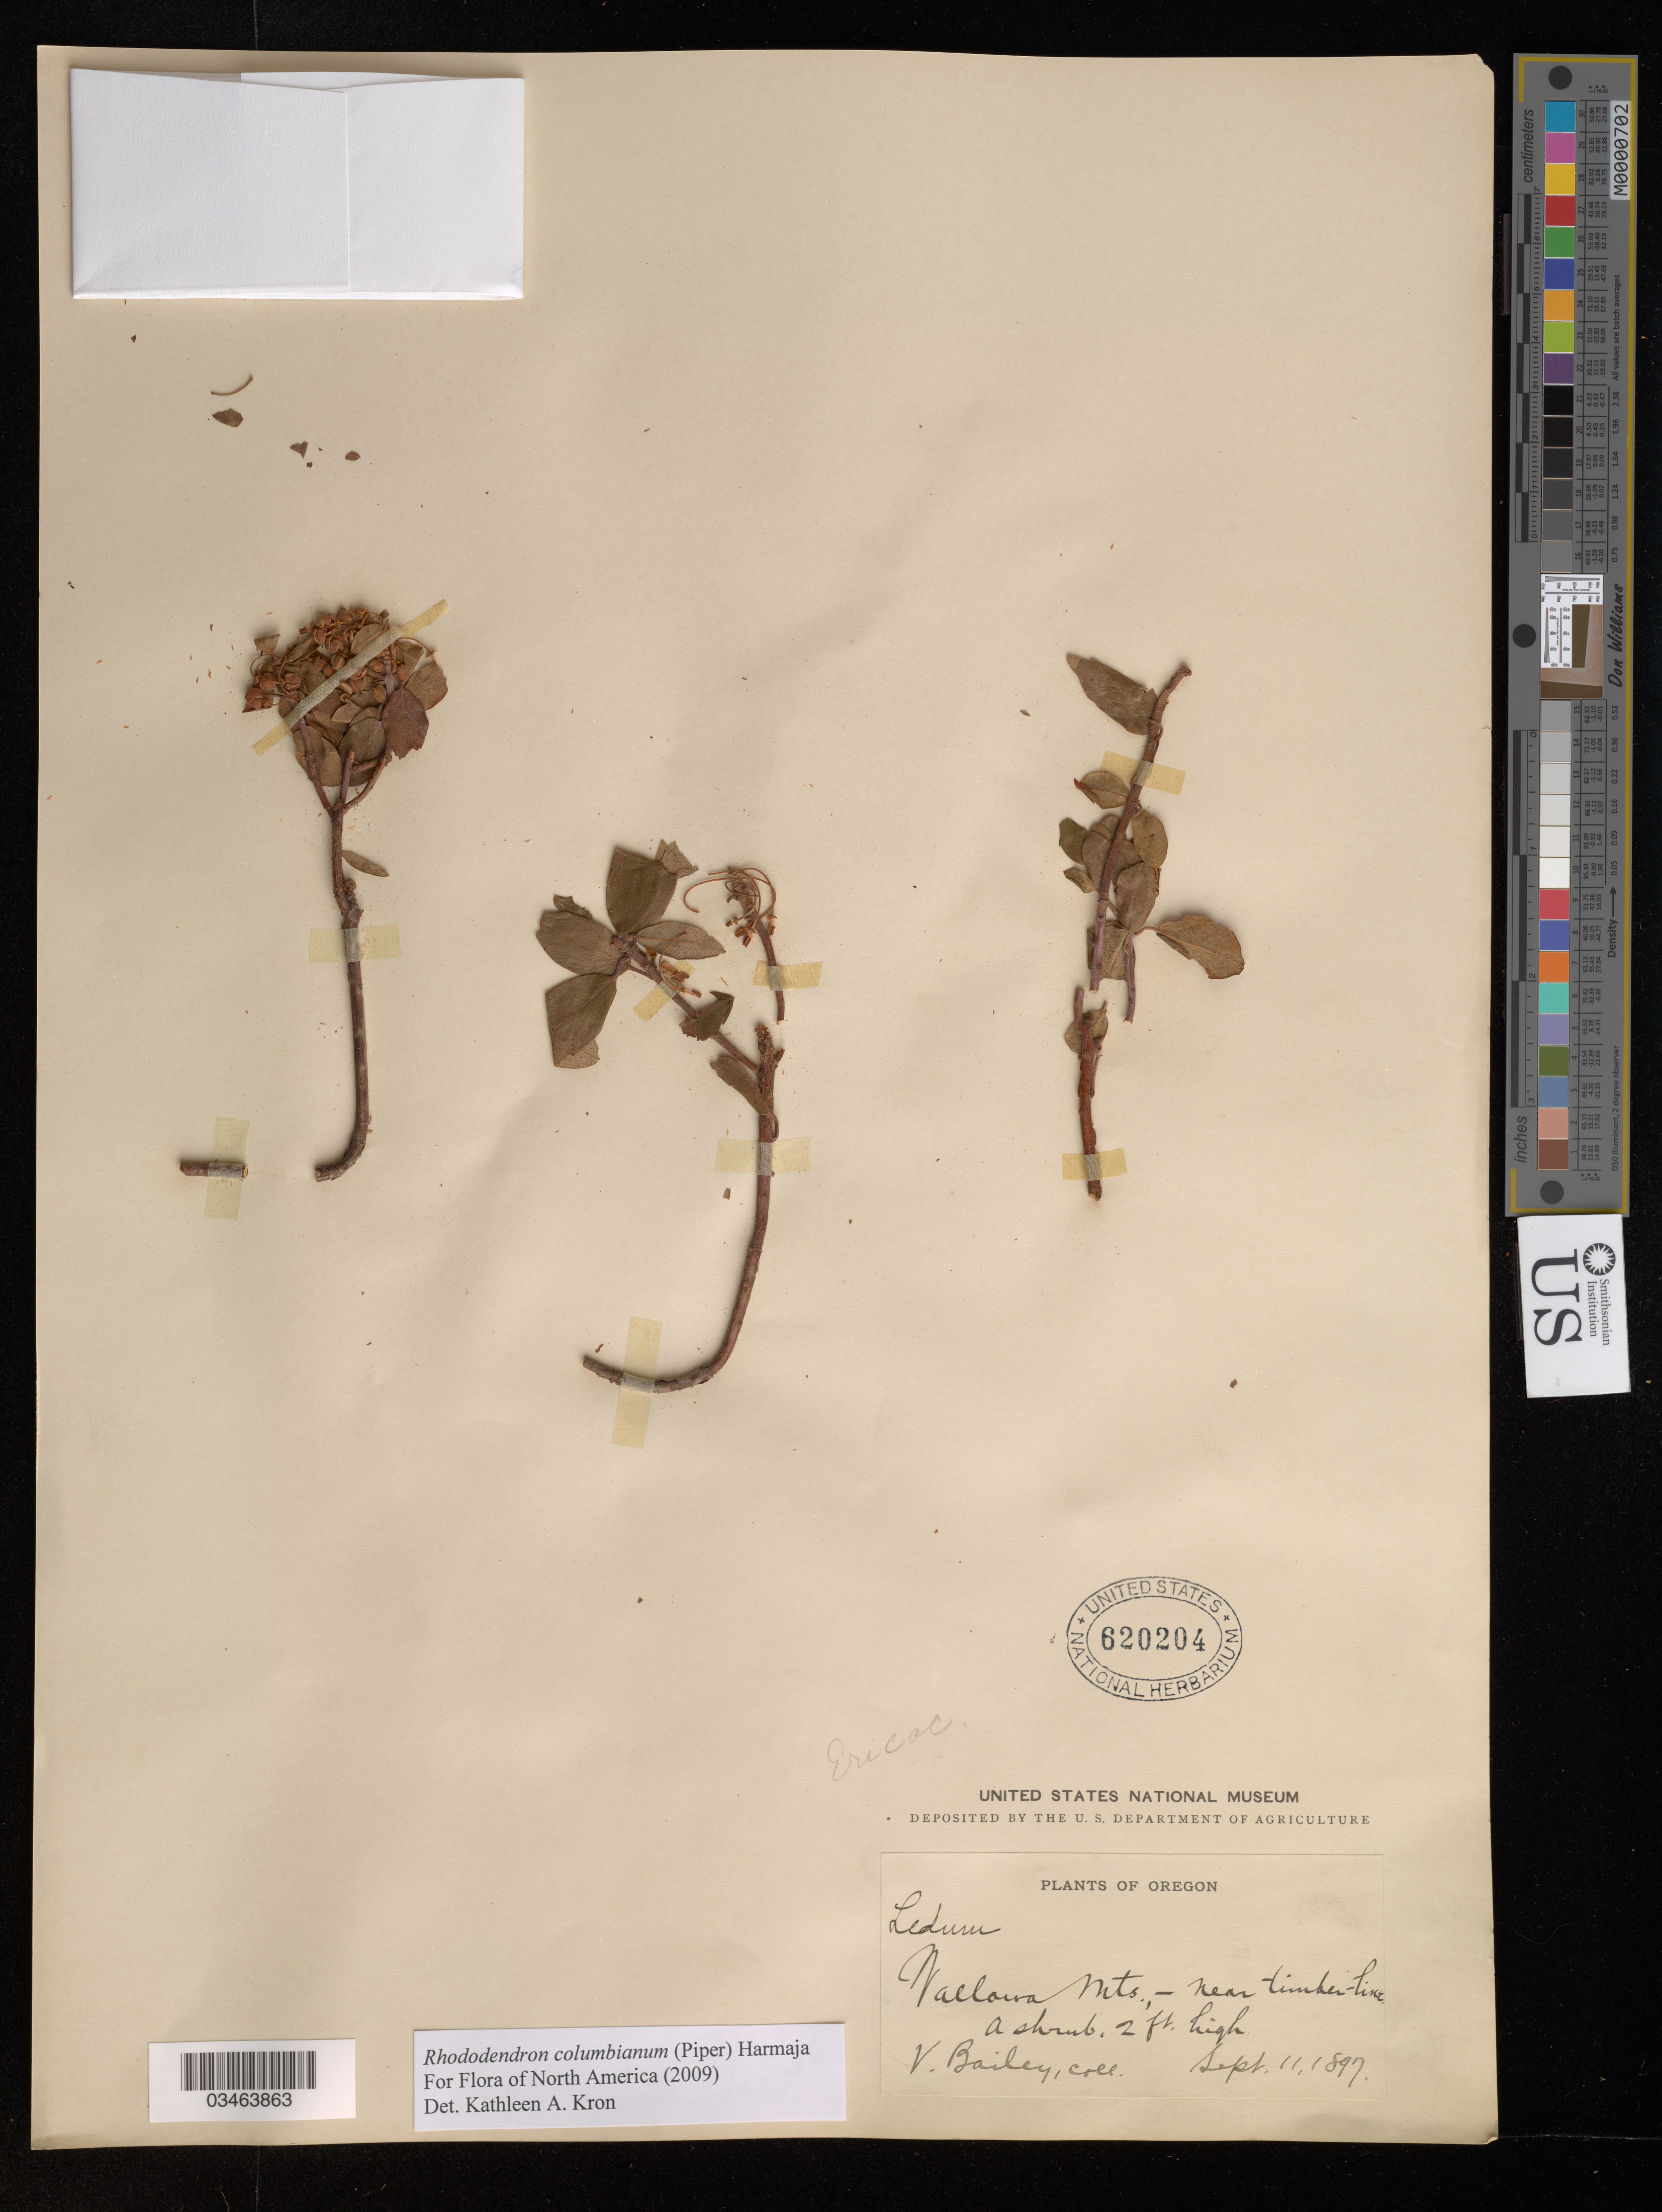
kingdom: Plantae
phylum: Tracheophyta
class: Magnoliopsida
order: Ericales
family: Ericaceae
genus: Rhododendron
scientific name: Rhododendron columbianum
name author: (Piper) Harmaja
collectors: V. Bailey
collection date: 1897-09-11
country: United States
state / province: Oregon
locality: Wallowa Mts. Near timer-line.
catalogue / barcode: US 620204